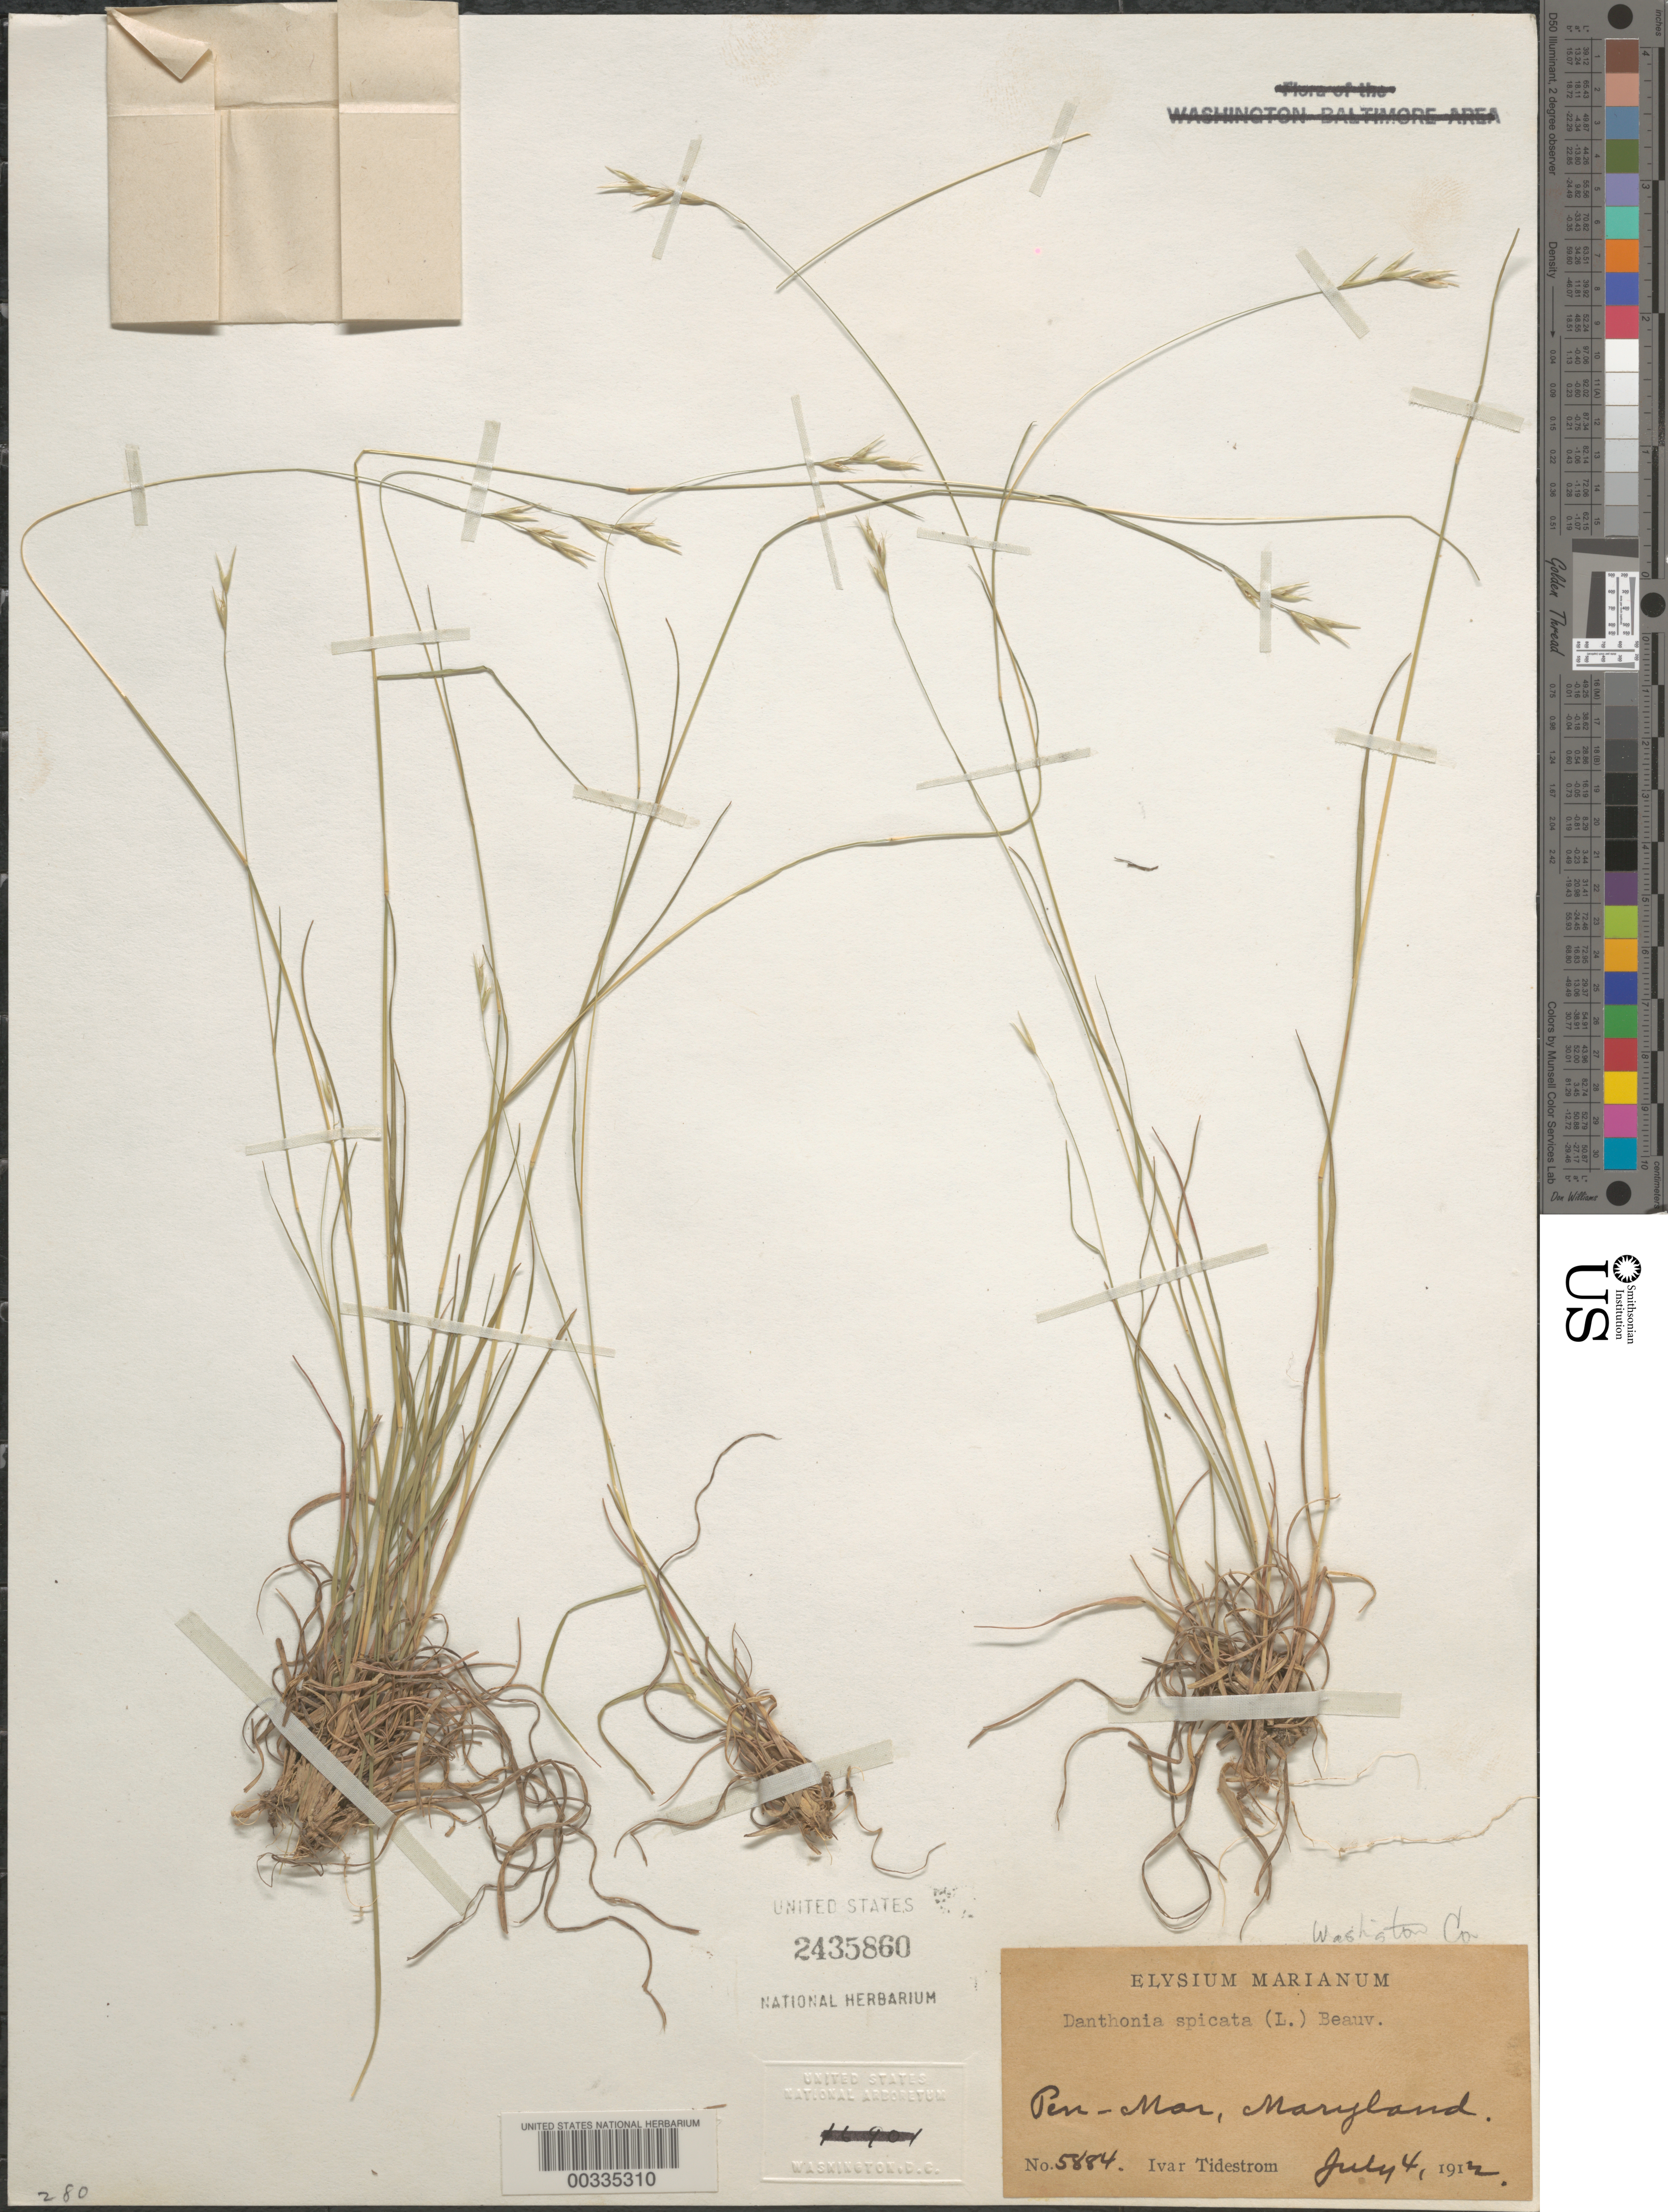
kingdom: Plantae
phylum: Tracheophyta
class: Liliopsida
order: Poales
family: Poaceae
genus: Danthonia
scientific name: Danthonia spicata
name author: (L.) P. Beauv. ex Roem. & Schult.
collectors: I. F. Tidestrom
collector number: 5884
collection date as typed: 04 Jul 1922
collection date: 1922-07-04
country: United States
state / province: Maryland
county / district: Washington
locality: Pen mar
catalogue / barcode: US 2435860